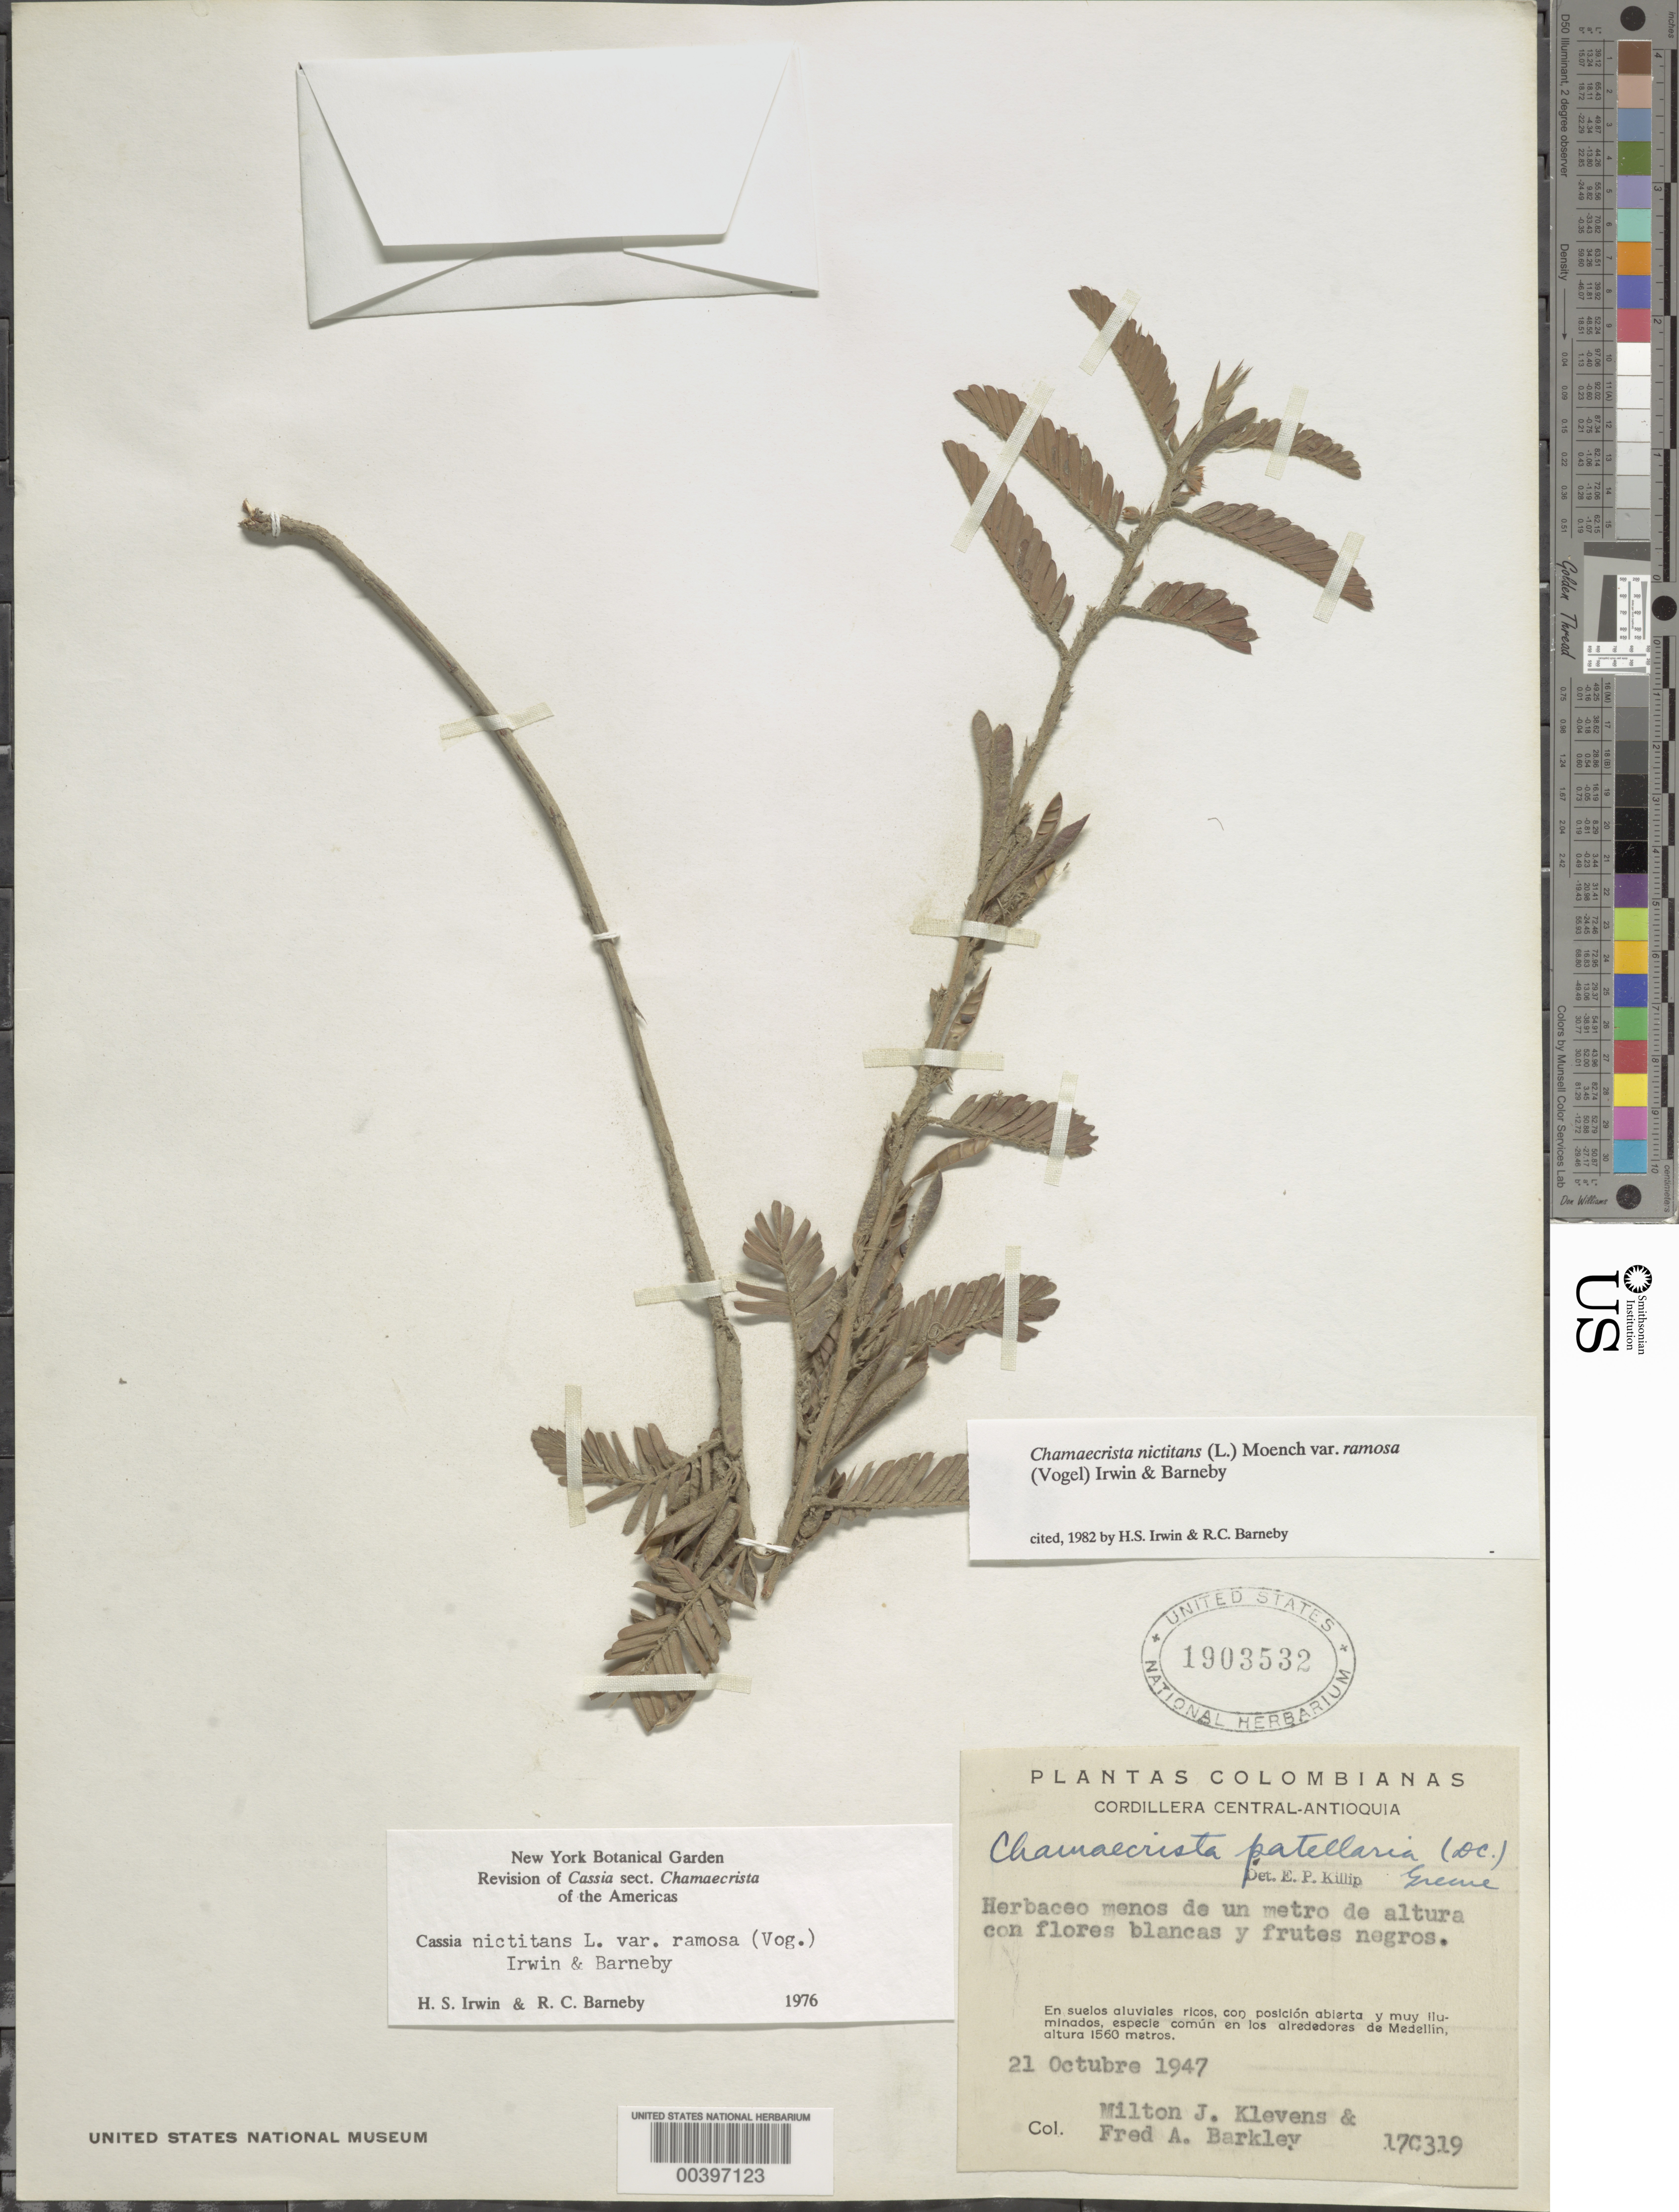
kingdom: Plantae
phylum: Tracheophyta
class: Magnoliopsida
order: Fabales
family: Fabaceae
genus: Chamaecrista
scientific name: Chamaecrista nictitans var. ramosa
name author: (Vogel) H.S. Irwin & Barneby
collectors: M. Klevens & F. A. Barkley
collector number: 17c319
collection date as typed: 21 Oct 1947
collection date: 1947-10-21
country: Colombia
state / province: Antioquia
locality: Alrededores de Medellin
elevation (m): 1560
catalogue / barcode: US 1903532